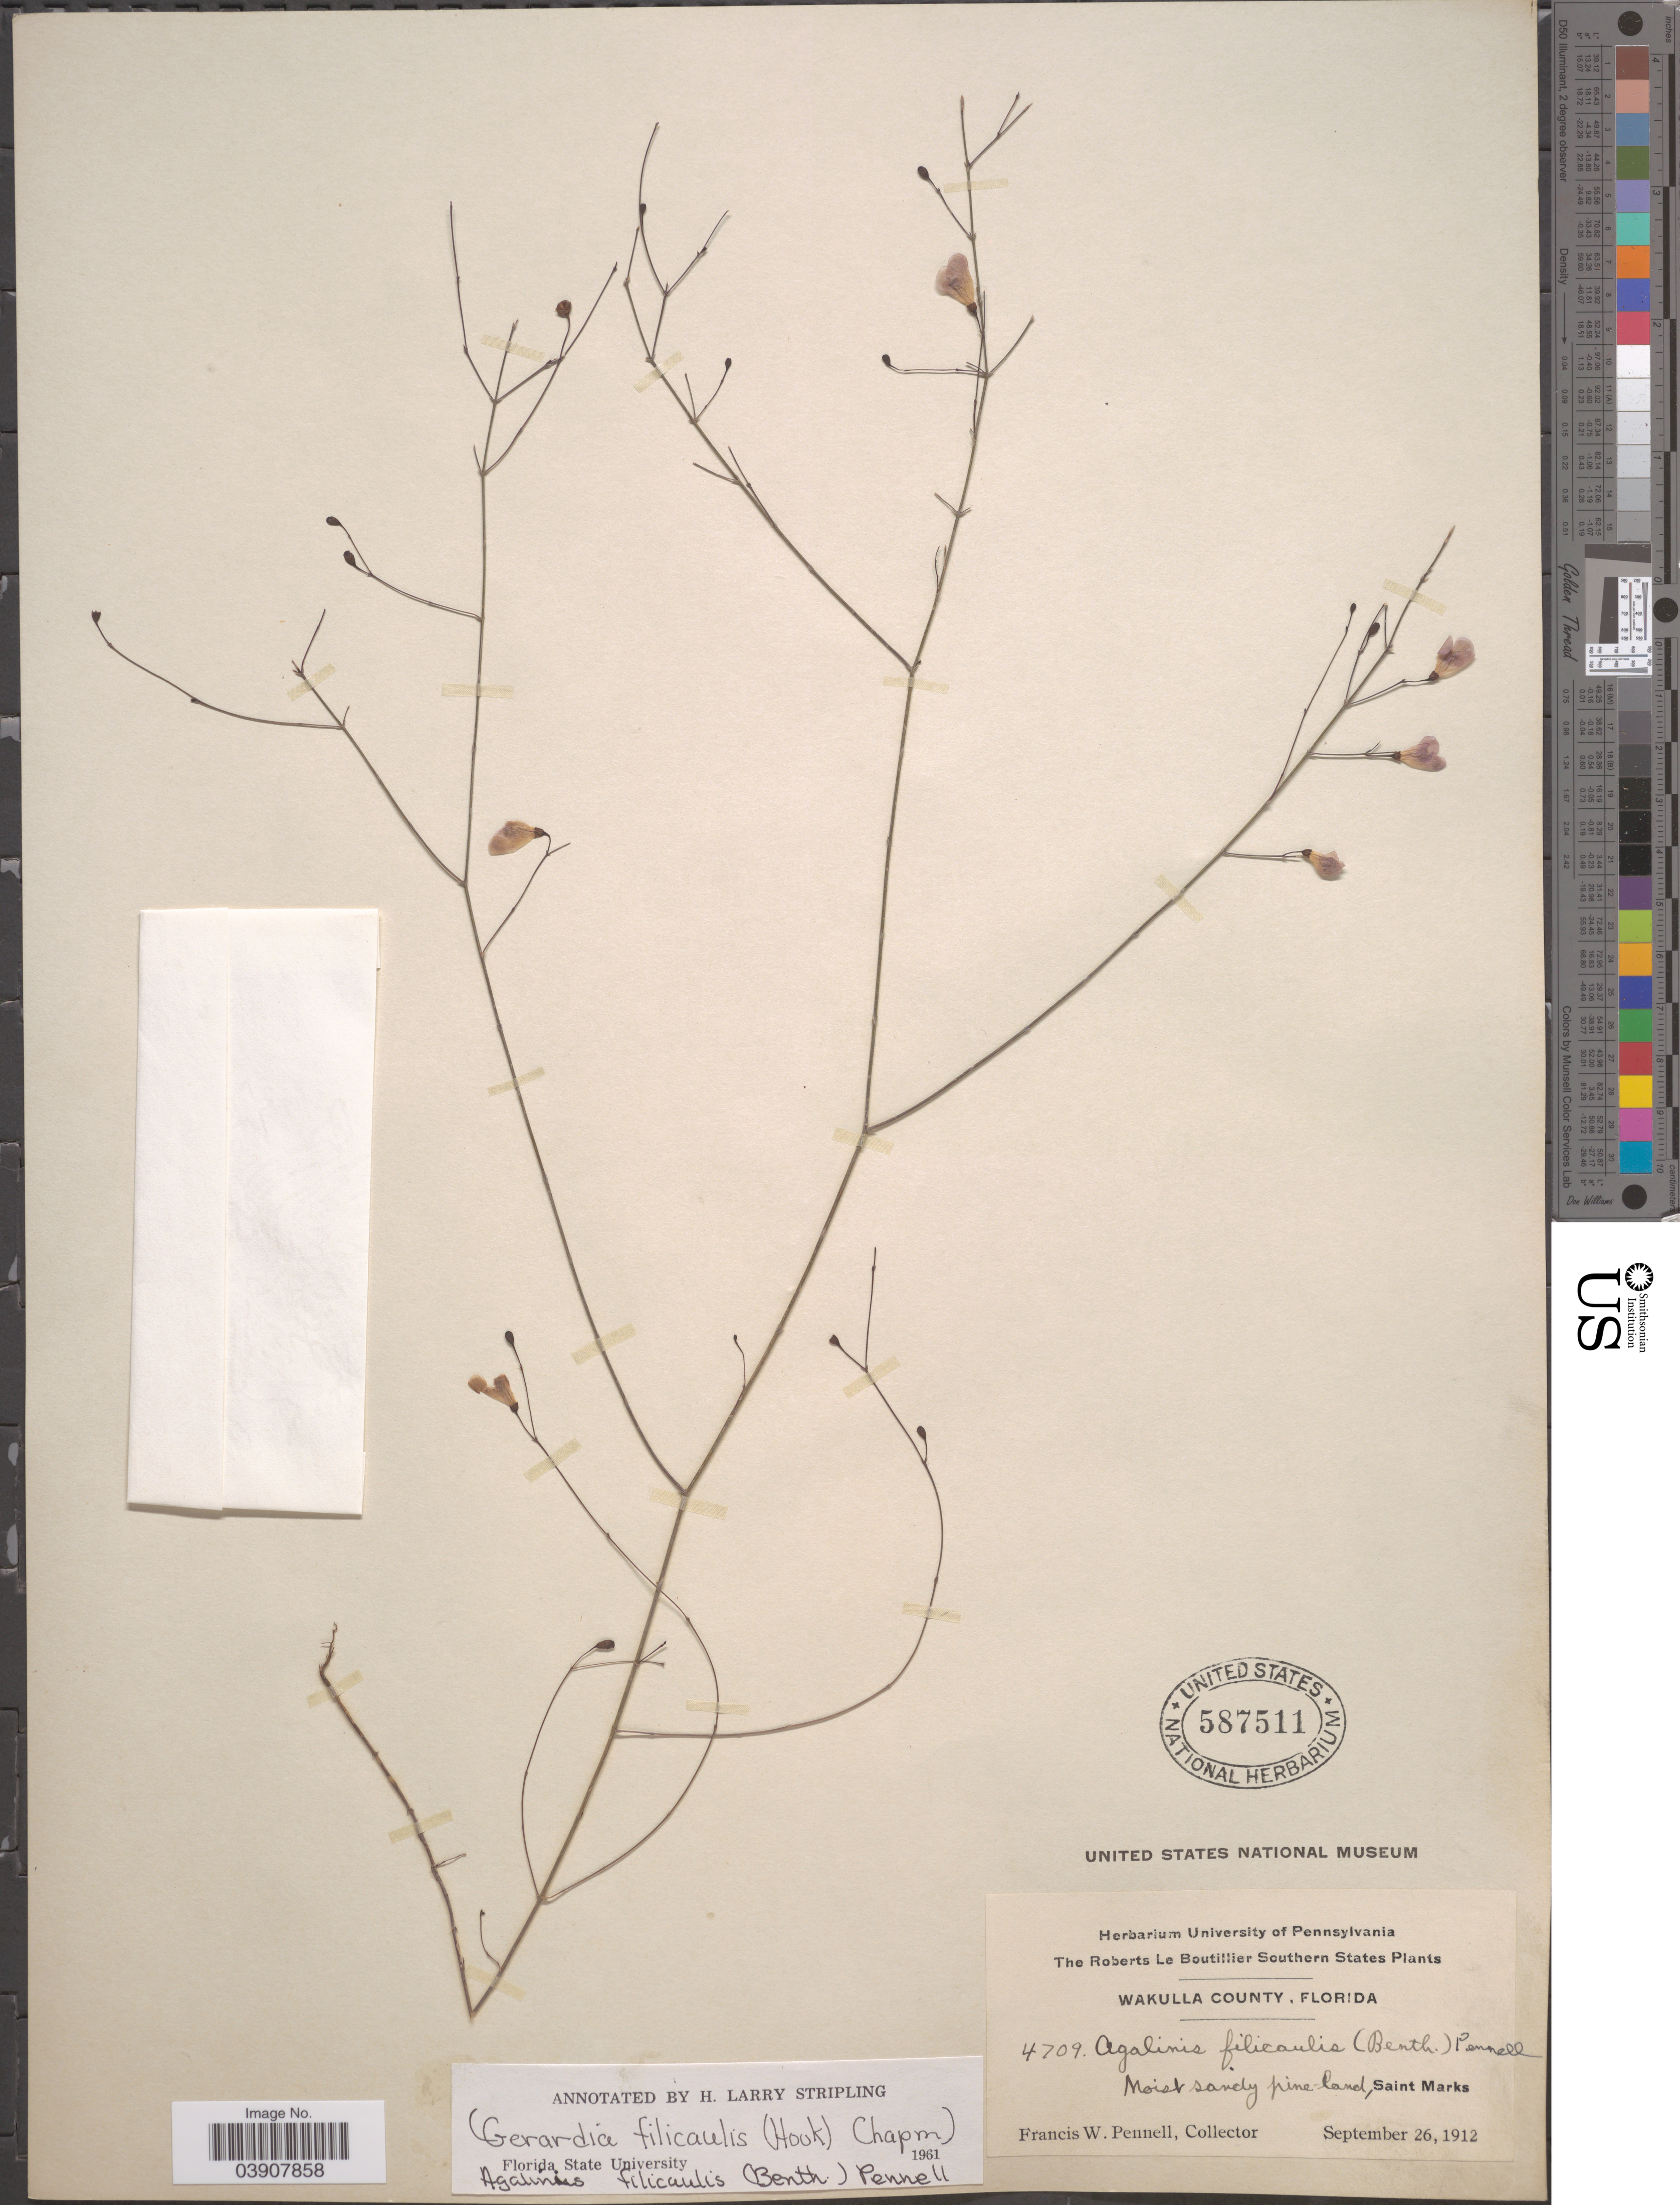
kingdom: Plantae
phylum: Tracheophyta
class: Magnoliopsida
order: Lamiales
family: Orobanchaceae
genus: Agalinis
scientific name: Agalinis filicaulis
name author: (Benth.) Pennell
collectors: F. W. Pennell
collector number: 4709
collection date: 1912-09-26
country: United States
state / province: Florida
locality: Southern States. Wakulla County. Saint Marks.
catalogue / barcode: US 587511